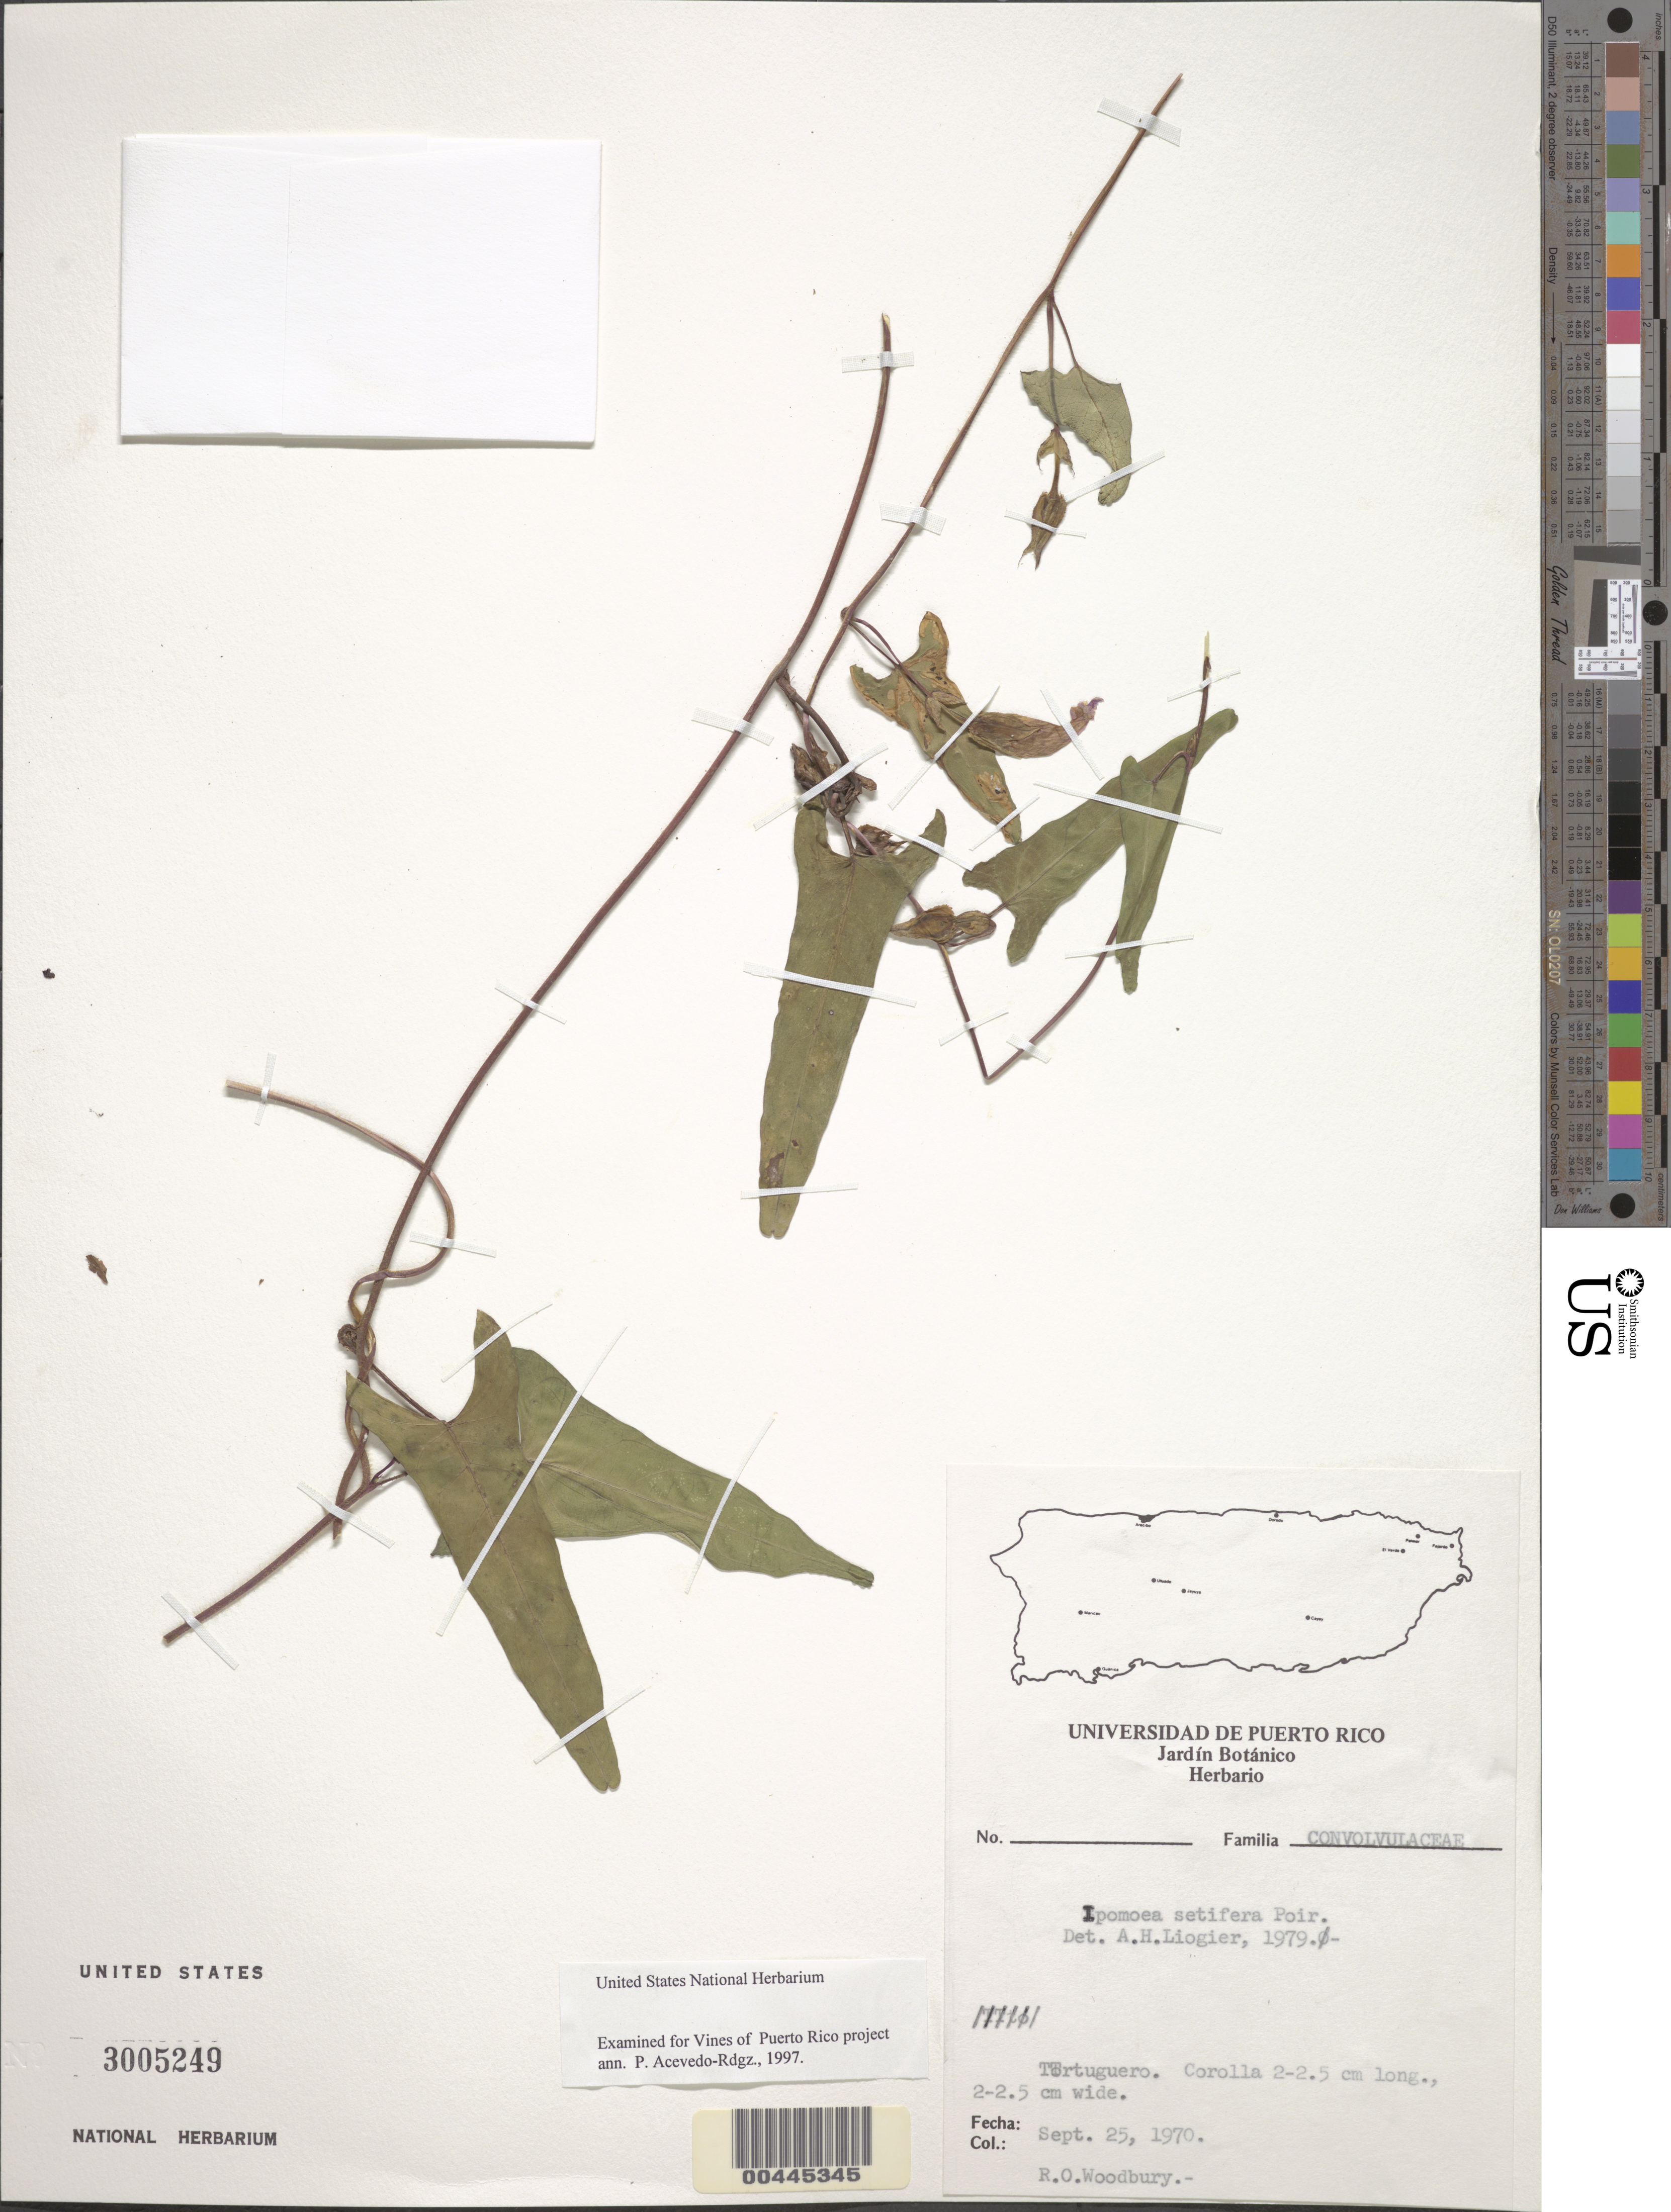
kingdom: Plantae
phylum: Tracheophyta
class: Magnoliopsida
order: Solanales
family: Convolvulaceae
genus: Ipomoea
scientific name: Ipomoea setifera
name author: Poir.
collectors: R. O. Woodbury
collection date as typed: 25 Sep 1970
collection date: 1970-09-25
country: Puerto Rico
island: Greater Antilles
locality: Laguna Tortuguero.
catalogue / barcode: US 3005249